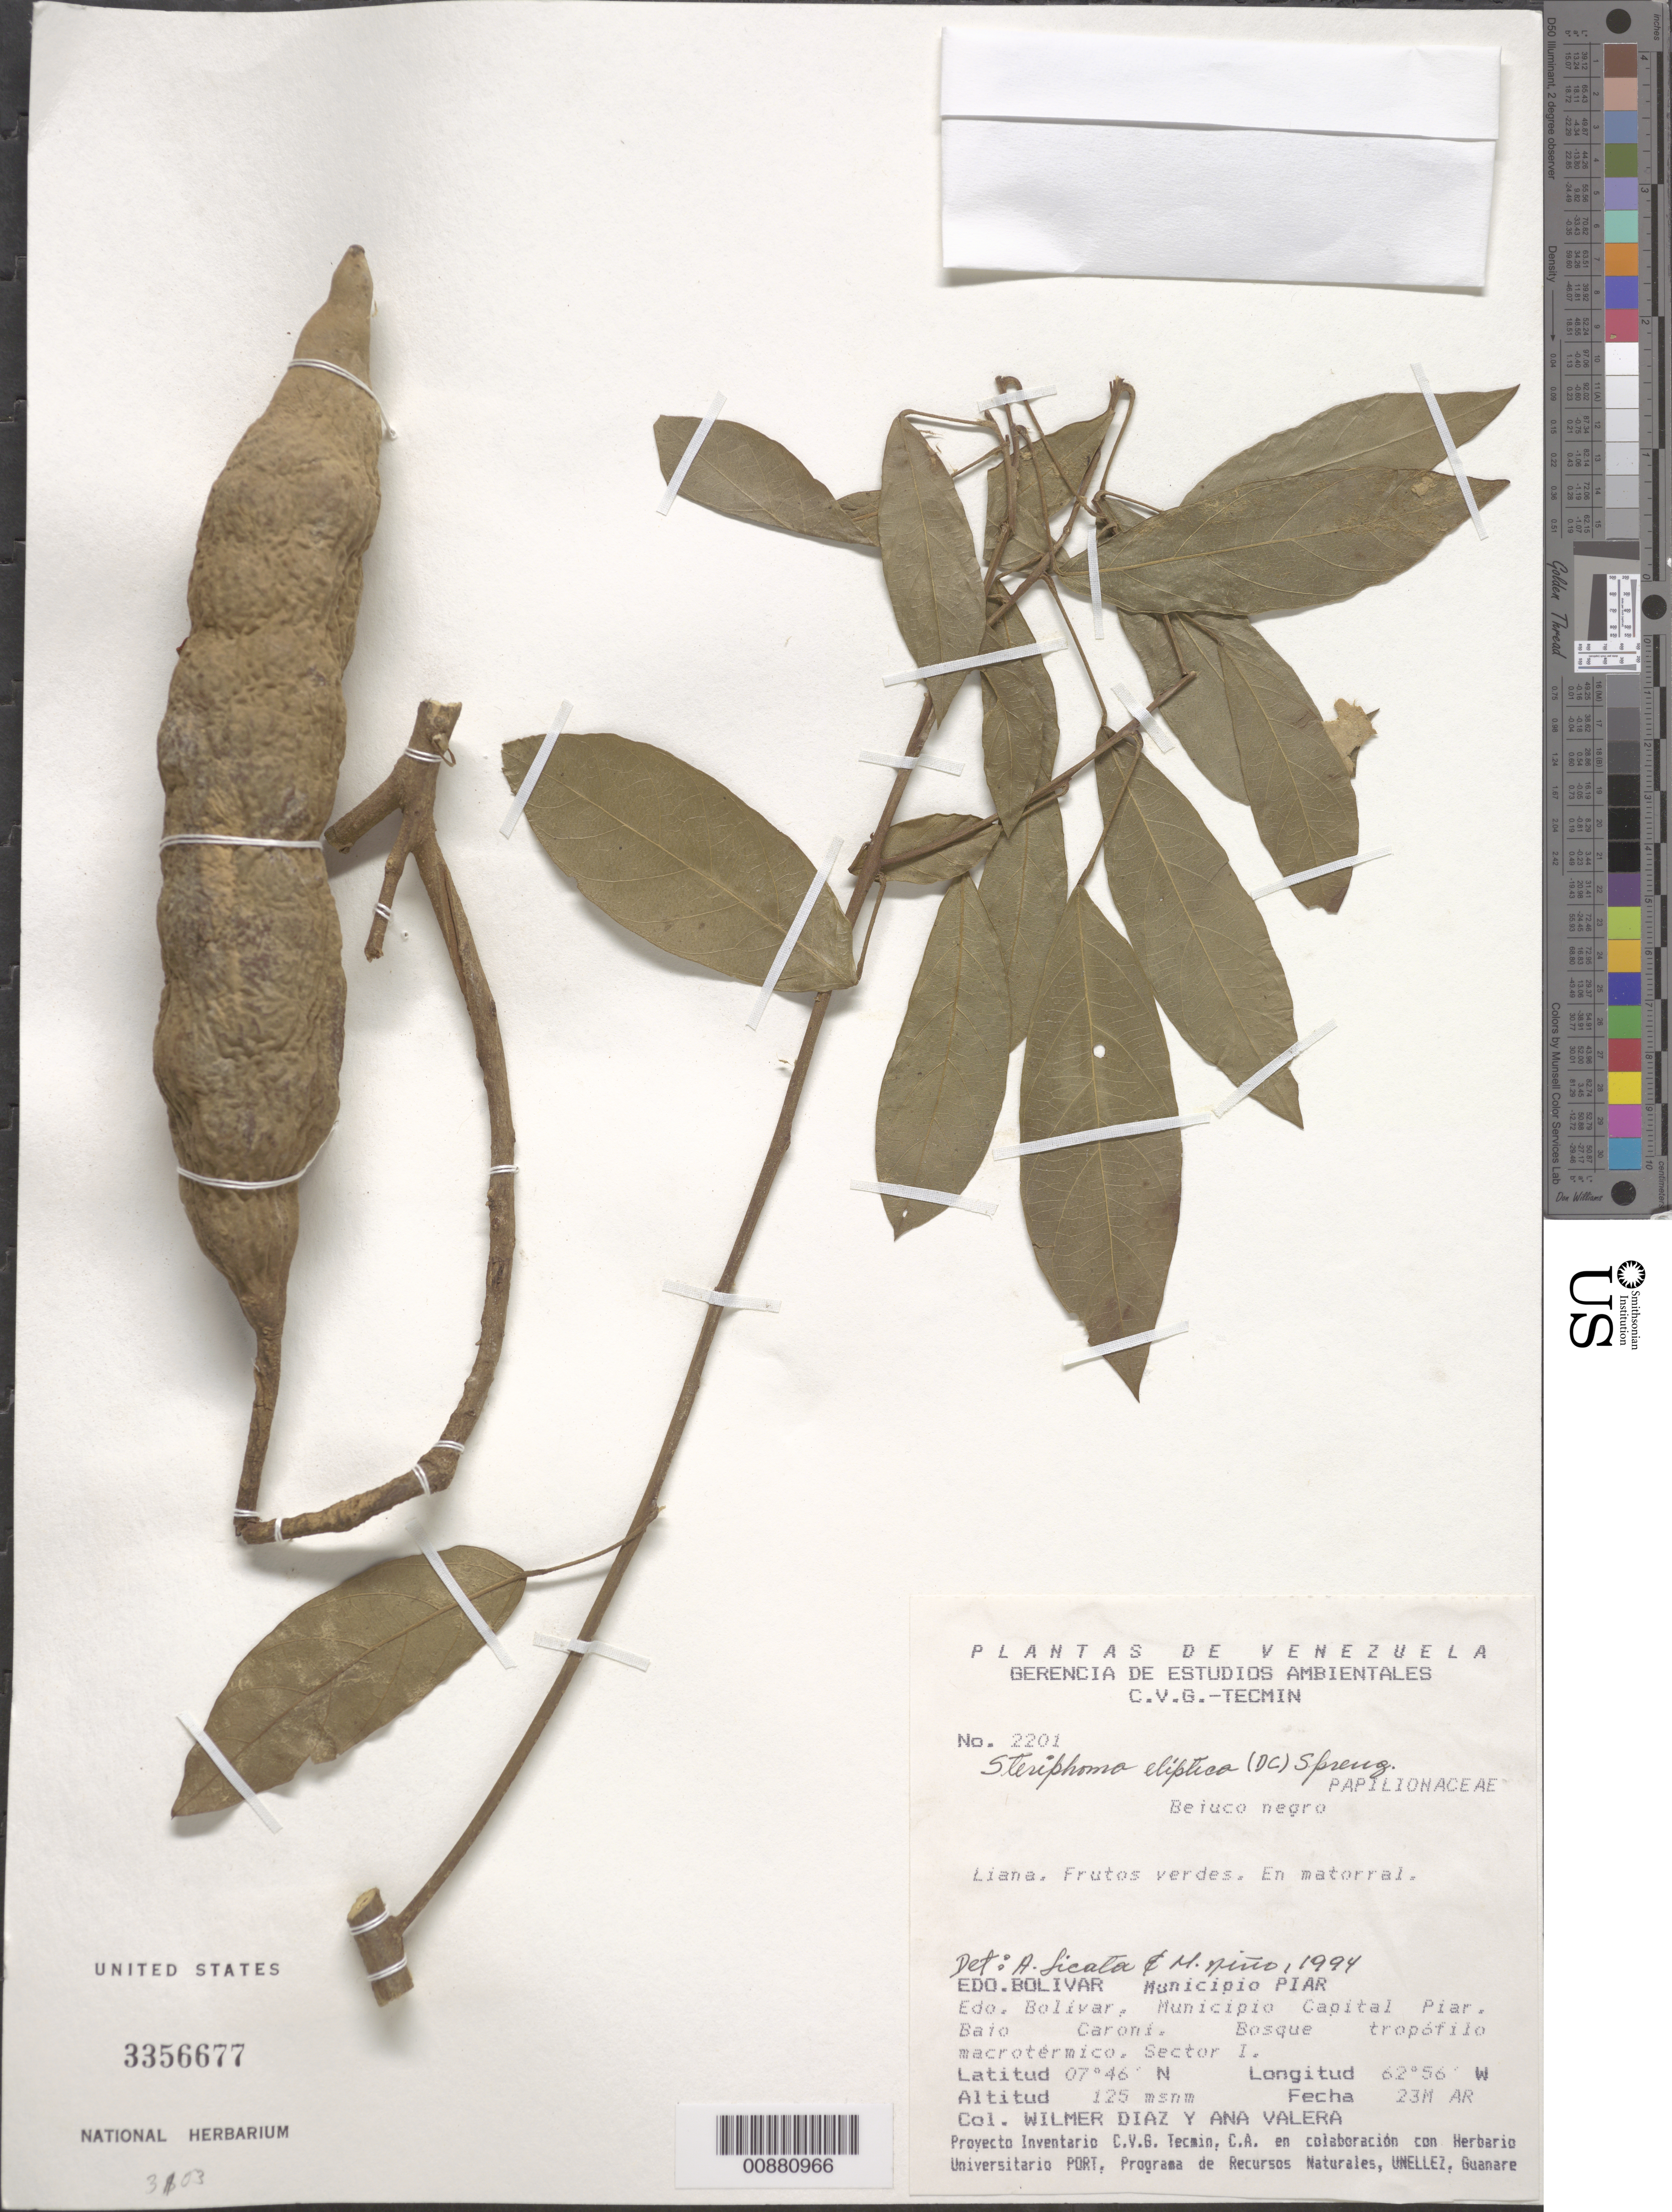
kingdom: Plantae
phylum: Tracheophyta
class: Magnoliopsida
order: Brassicales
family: Capparaceae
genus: Steriphoma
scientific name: Steriphoma ellipticum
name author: (DC.) Spreng.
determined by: Licata, A.; Niño, S. M.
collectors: W. Díaz P. & A. Valera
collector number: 2201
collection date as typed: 23-Mar-94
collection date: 1994-03-23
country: Venezuela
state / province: Bolívar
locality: Mun. Piar, Mun. Capital Piar, Bajo Caroní, Sector I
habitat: Matorral; bosque tropofilo macrotermico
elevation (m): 125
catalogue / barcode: US 3356677